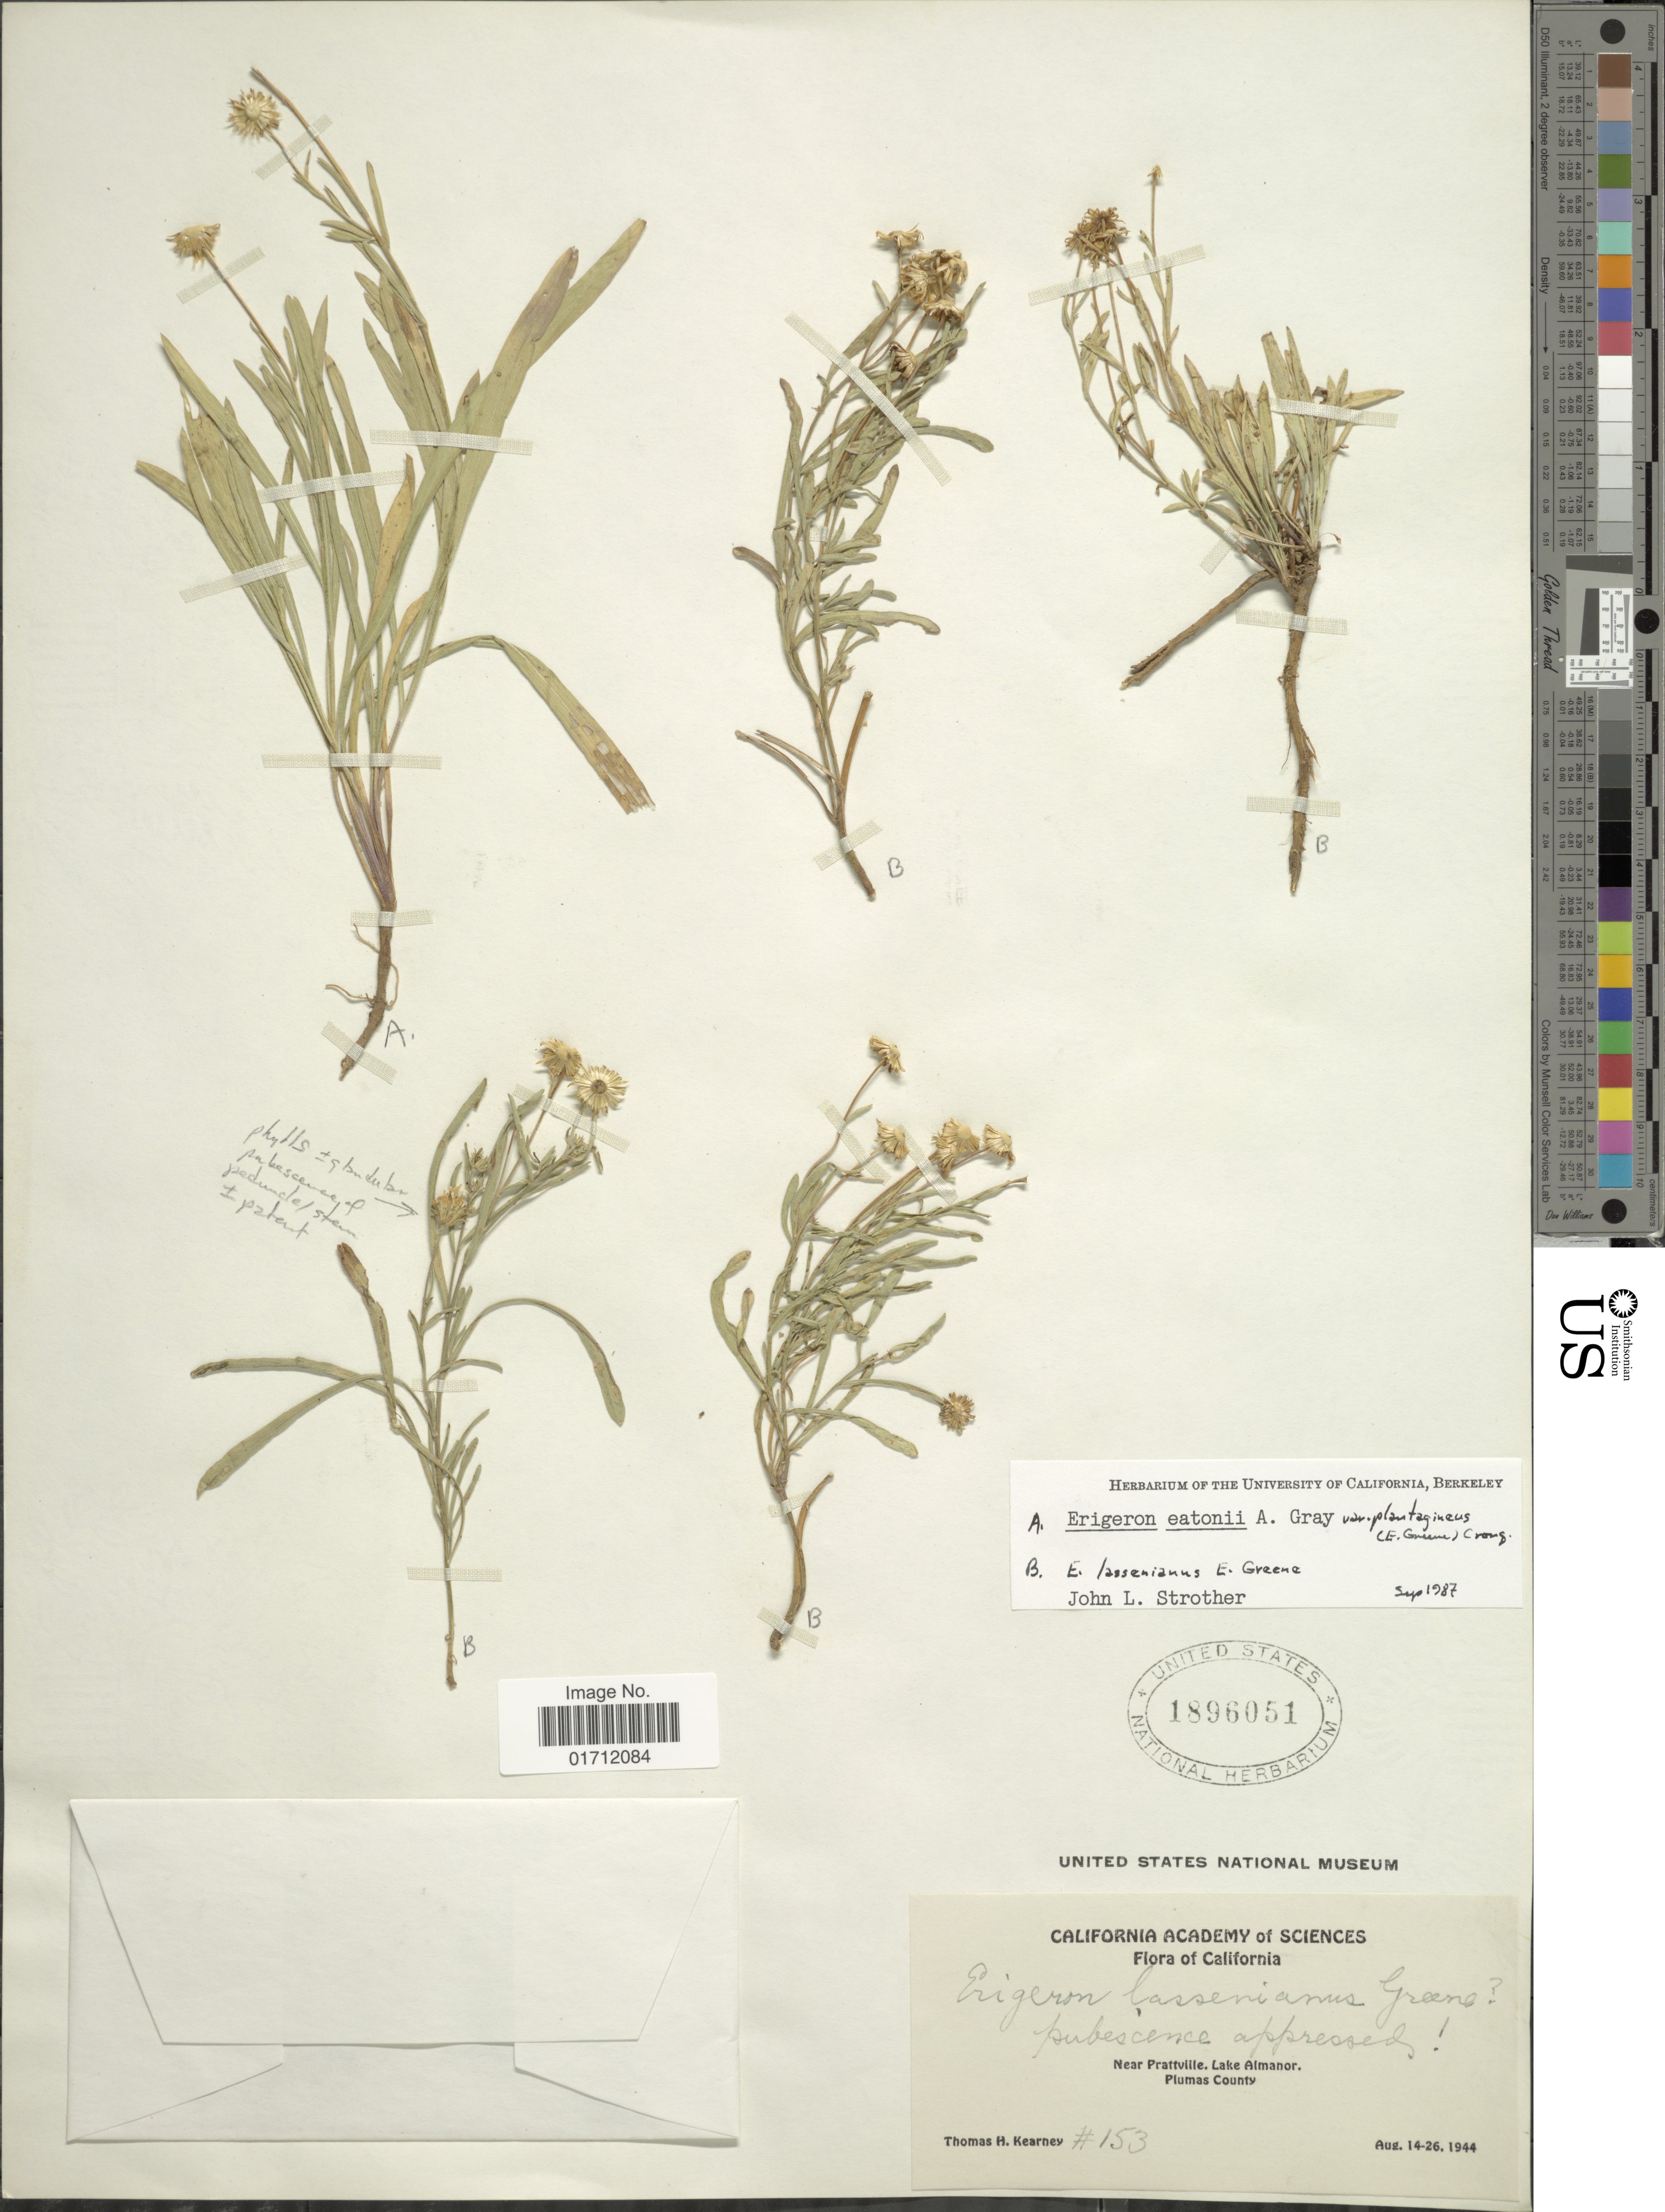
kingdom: Plantae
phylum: Tracheophyta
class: Magnoliopsida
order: Asterales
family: Asteraceae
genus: Erigeron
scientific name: Erigeron eatonii var. plantagineus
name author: (Greene) Cronq.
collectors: T. H. Kearney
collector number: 153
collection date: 1944-08-14/1944-08-26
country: United States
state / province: California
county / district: Plumas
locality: Near Prattville. Lake Amanor, Plumas County.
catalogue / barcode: US 1896051